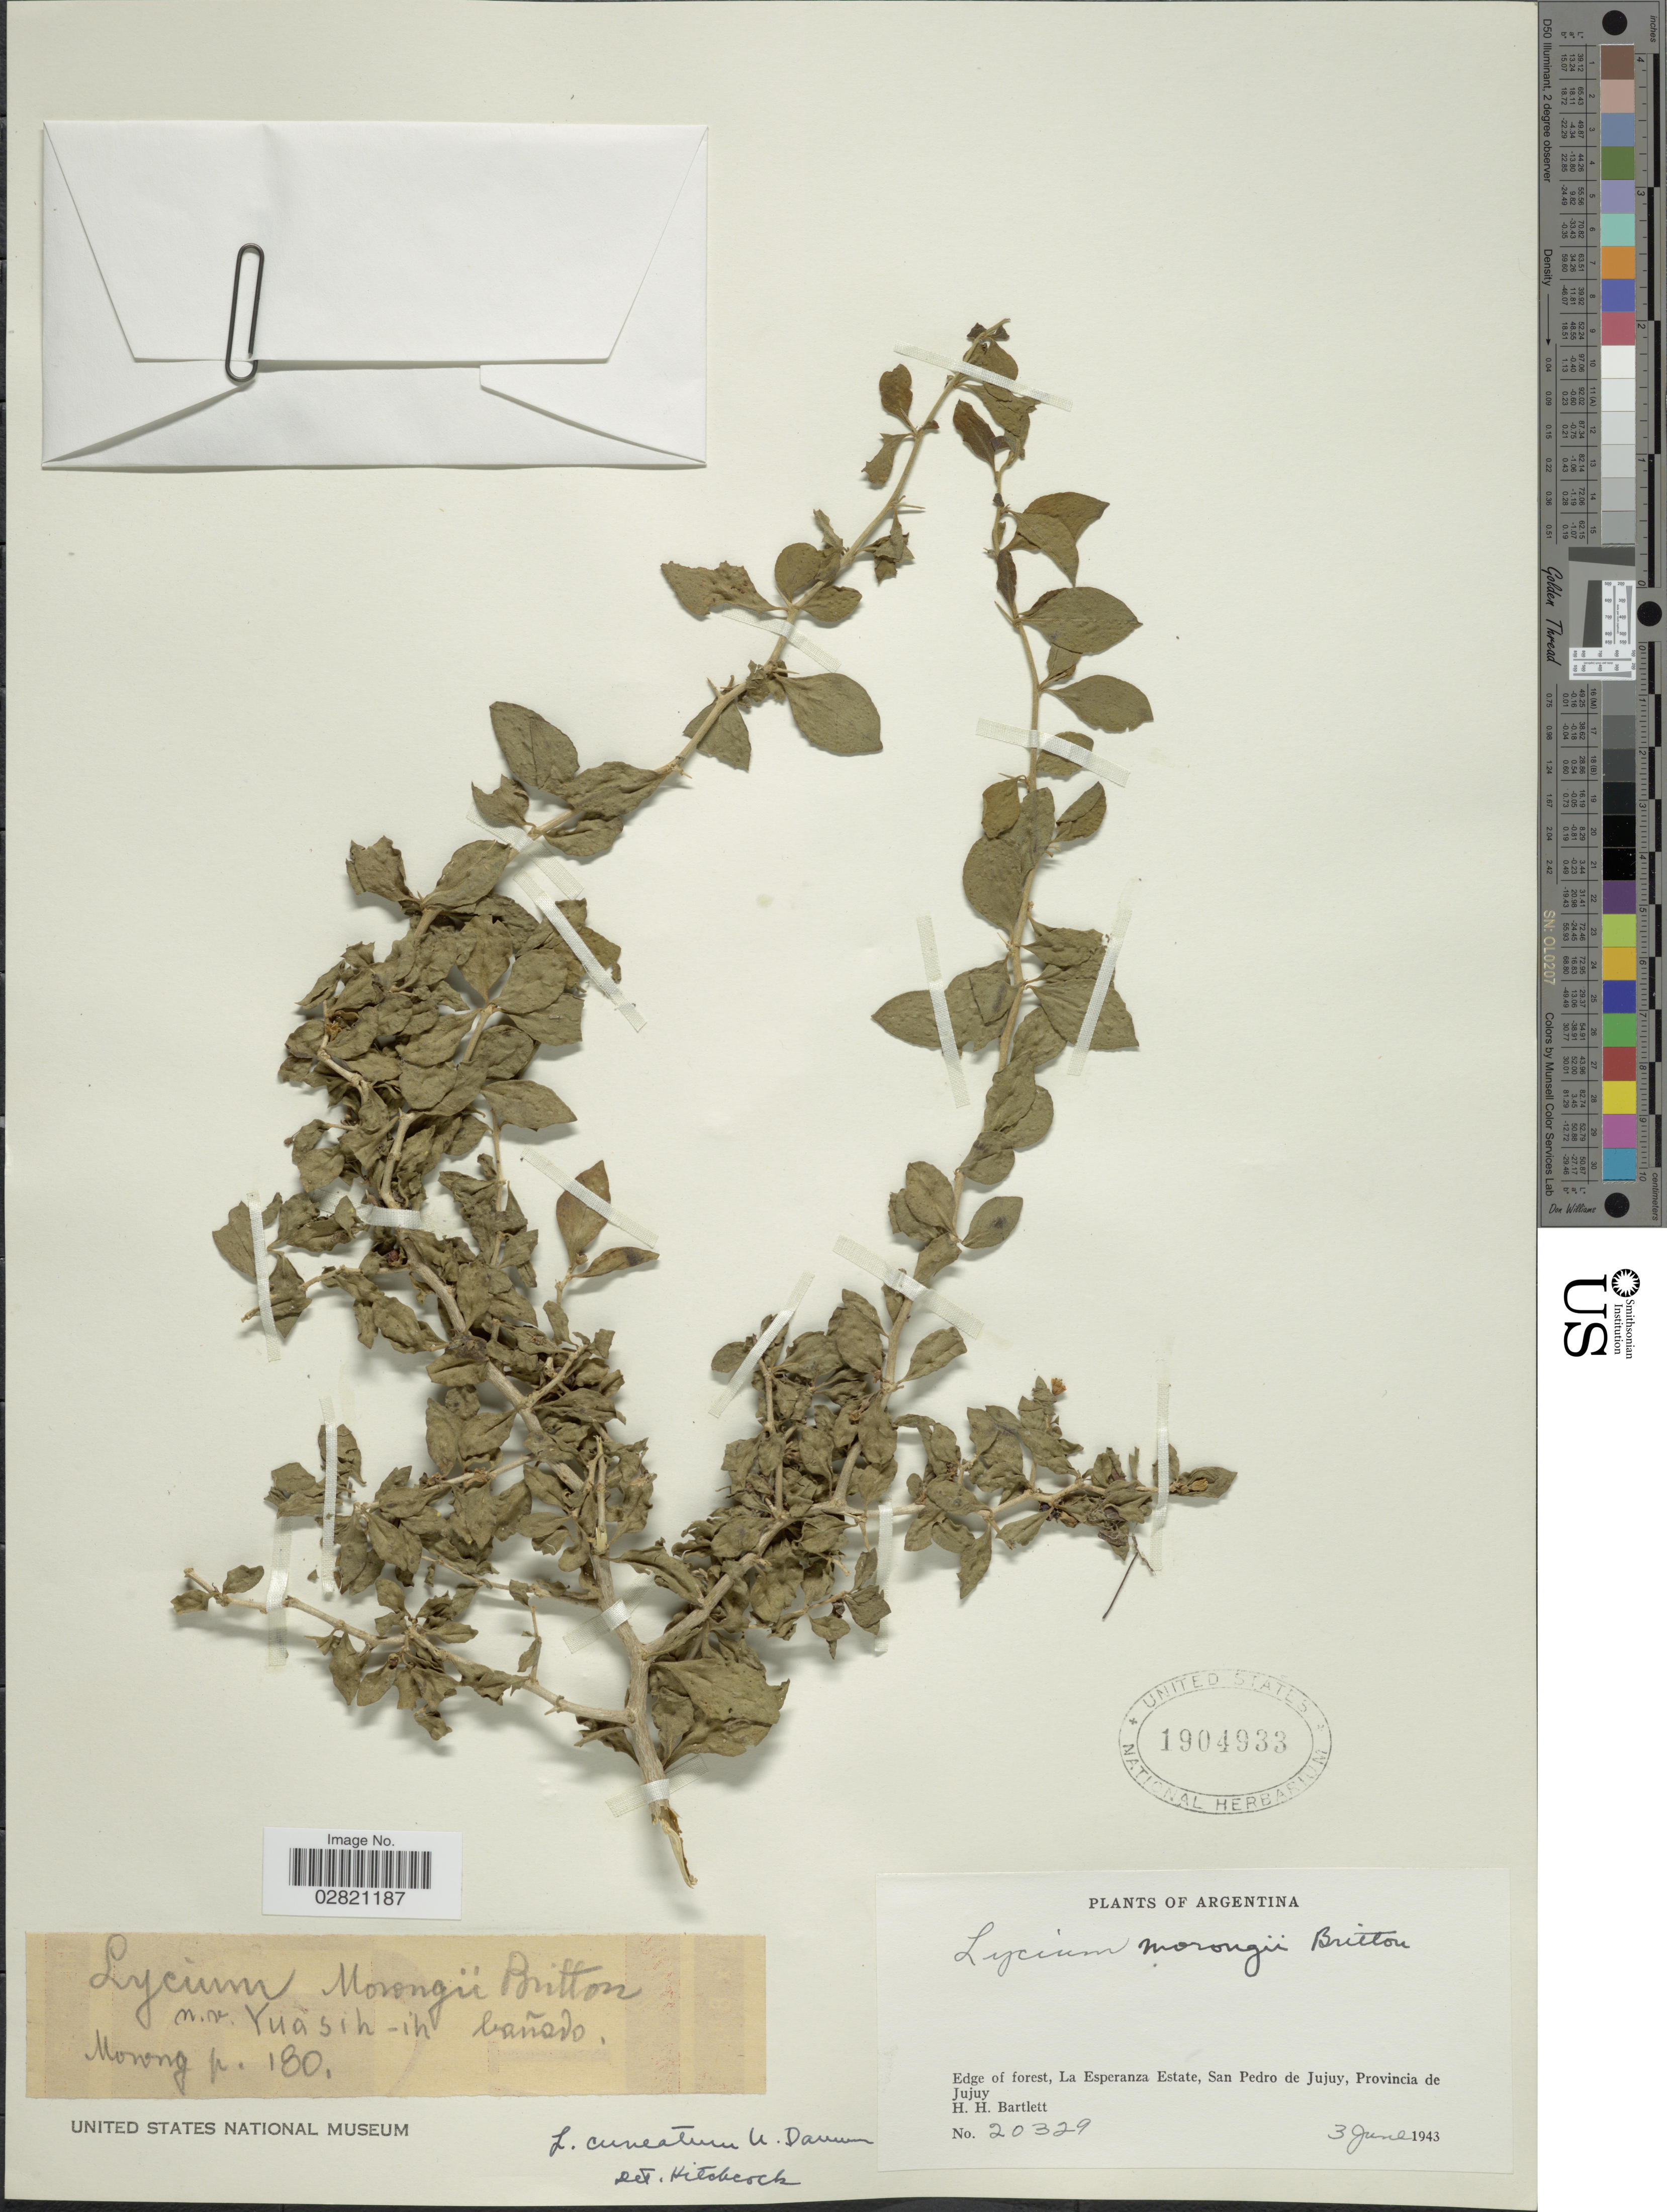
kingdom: Plantae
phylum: Tracheophyta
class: Magnoliopsida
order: Solanales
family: Solanaceae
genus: Lycium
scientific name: Lycium cuneatum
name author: Dammer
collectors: H. H. Bartlett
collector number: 20329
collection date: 1943-06-03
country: Argentina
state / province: Jujuy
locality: Edge of forest, La Esperanza Estate, San Pedro de Jujuy.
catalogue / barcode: US 1904933